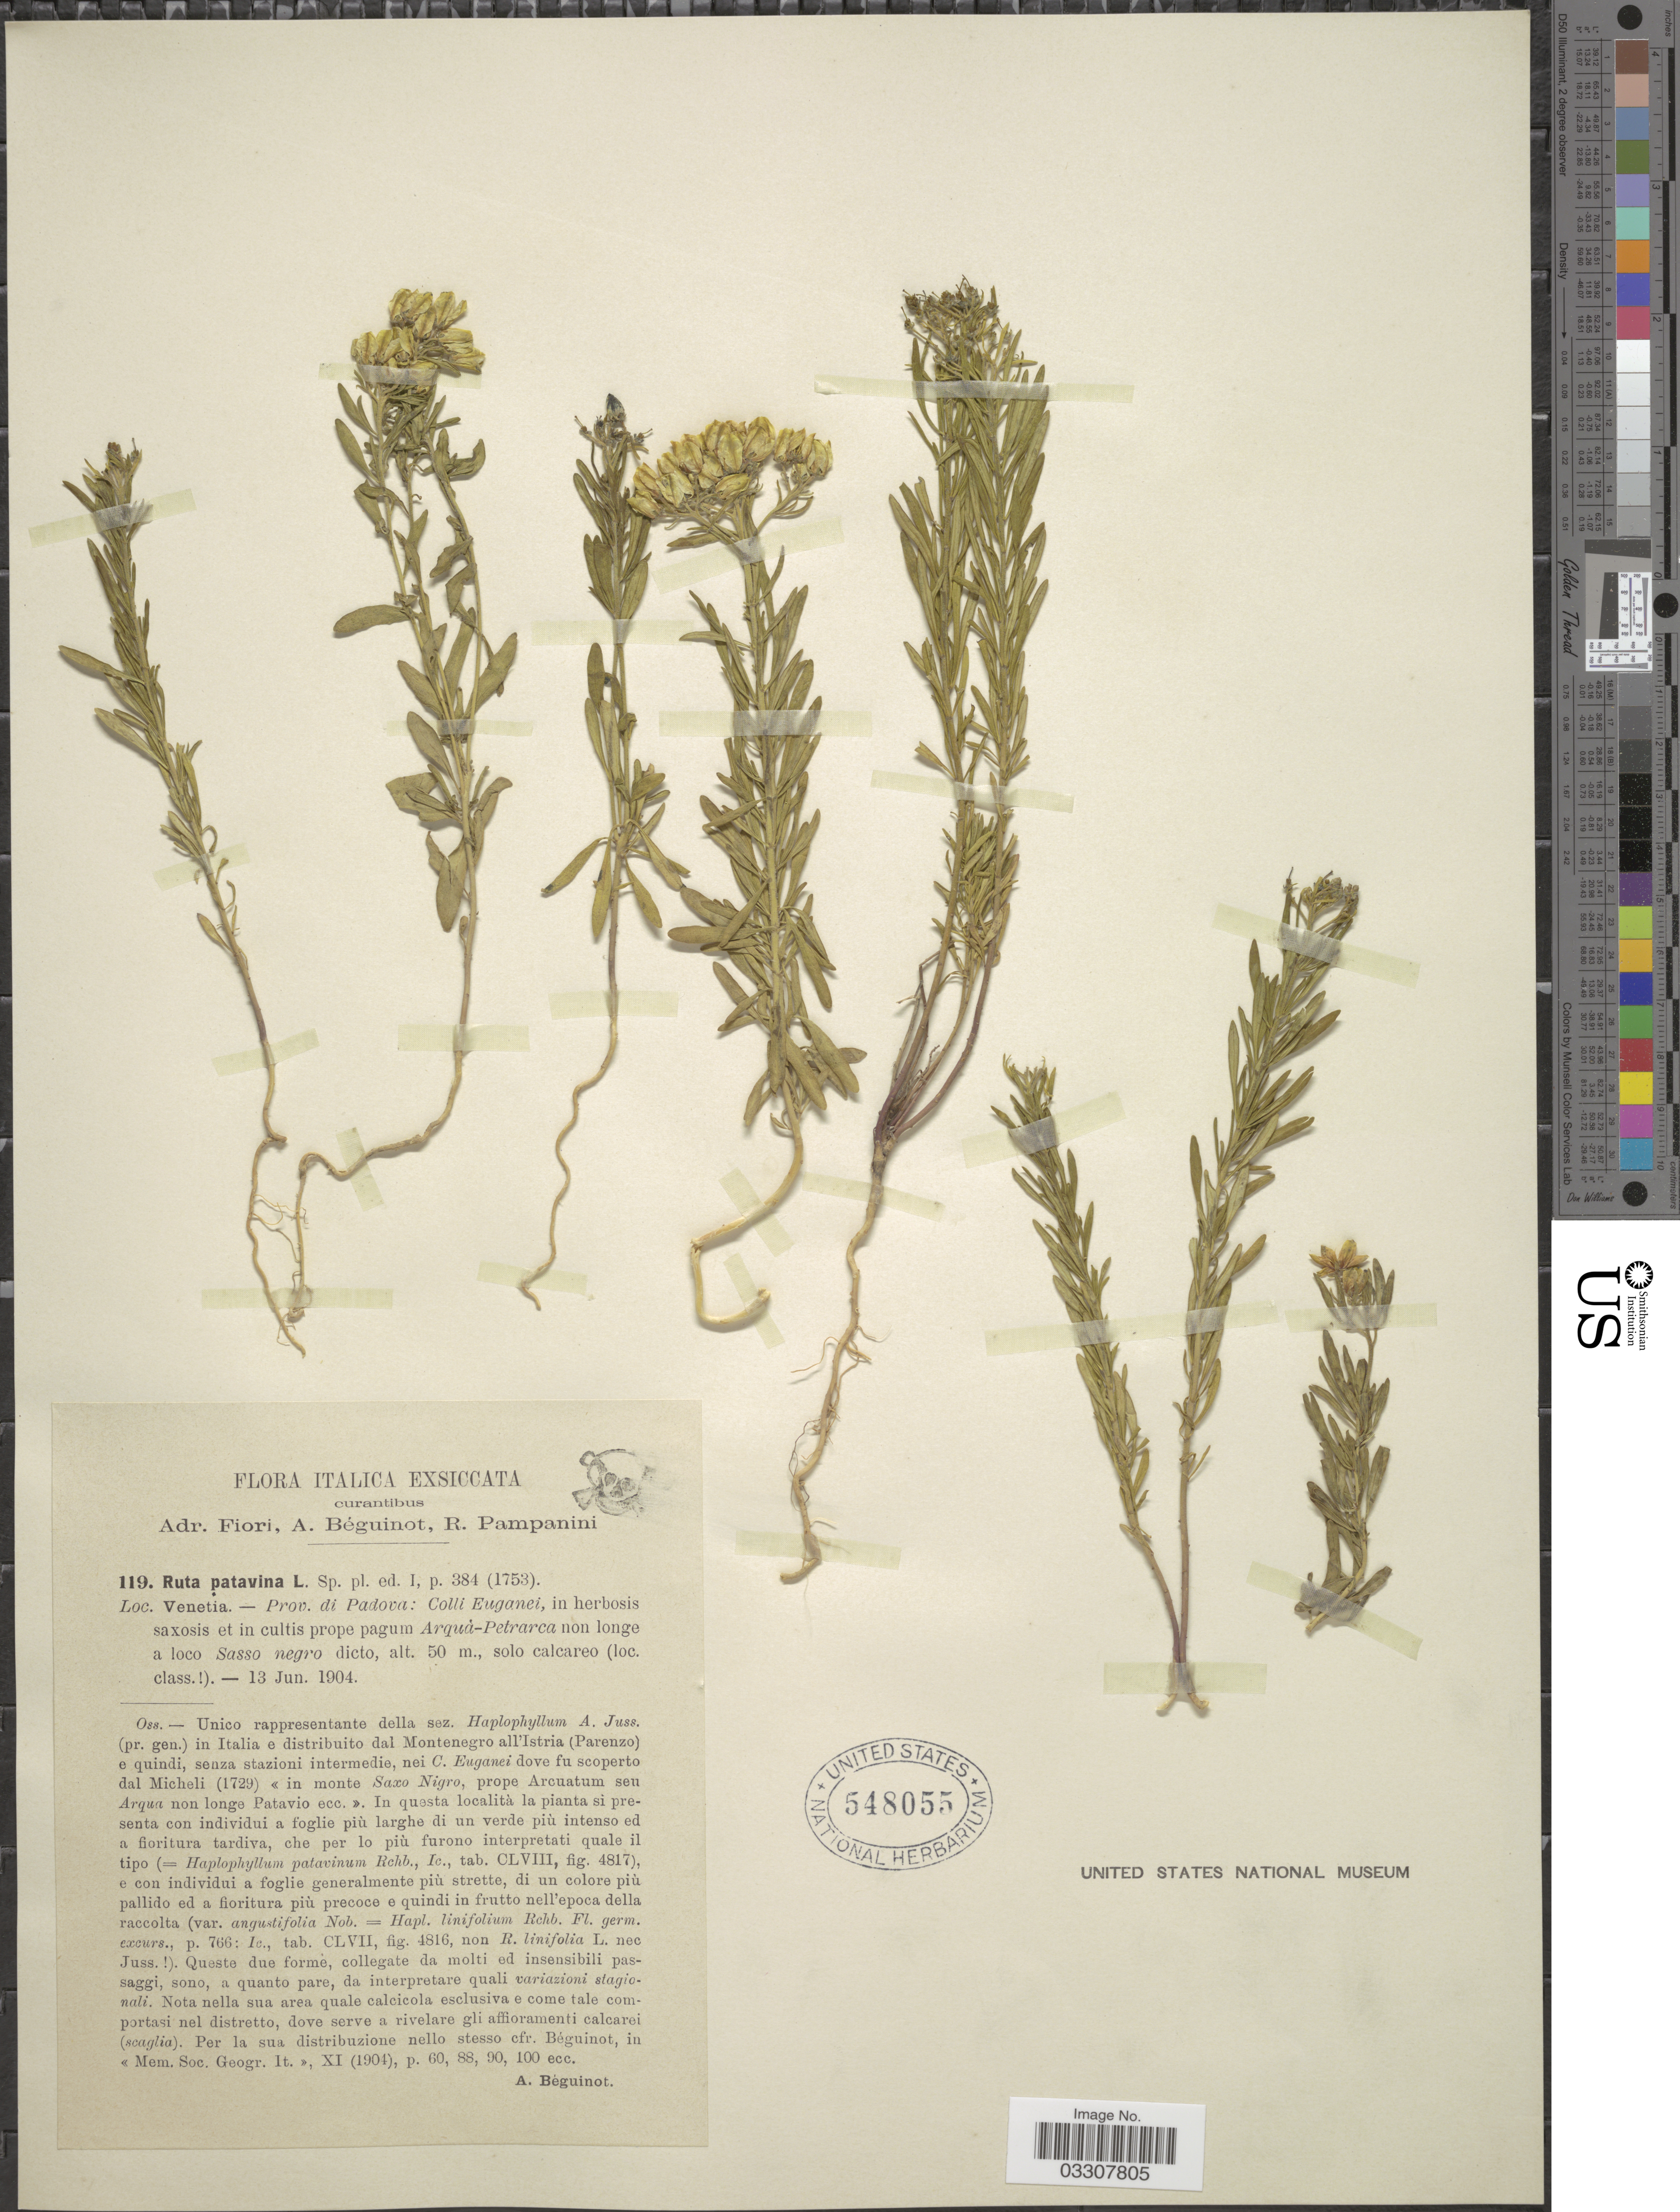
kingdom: Plantae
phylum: Tracheophyta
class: Magnoliopsida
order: Sapindales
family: Rutaceae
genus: Haplophyllum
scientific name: Haplophyllum patavinum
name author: (L.) G. Don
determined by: Strong, Mark T., (BOT), Smithsonian Institution - National Museum of Natural History (UNITED STATES)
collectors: R. Pampanini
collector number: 119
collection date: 1904-06-13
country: Italy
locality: Italica. Venetia. Prov. di Padova: Colli Euganei, in herbosis saxosis et in cultis prope pagum Arquà-Petrarca non longe a loco Sasso negro dicto.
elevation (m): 50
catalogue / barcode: US 548055